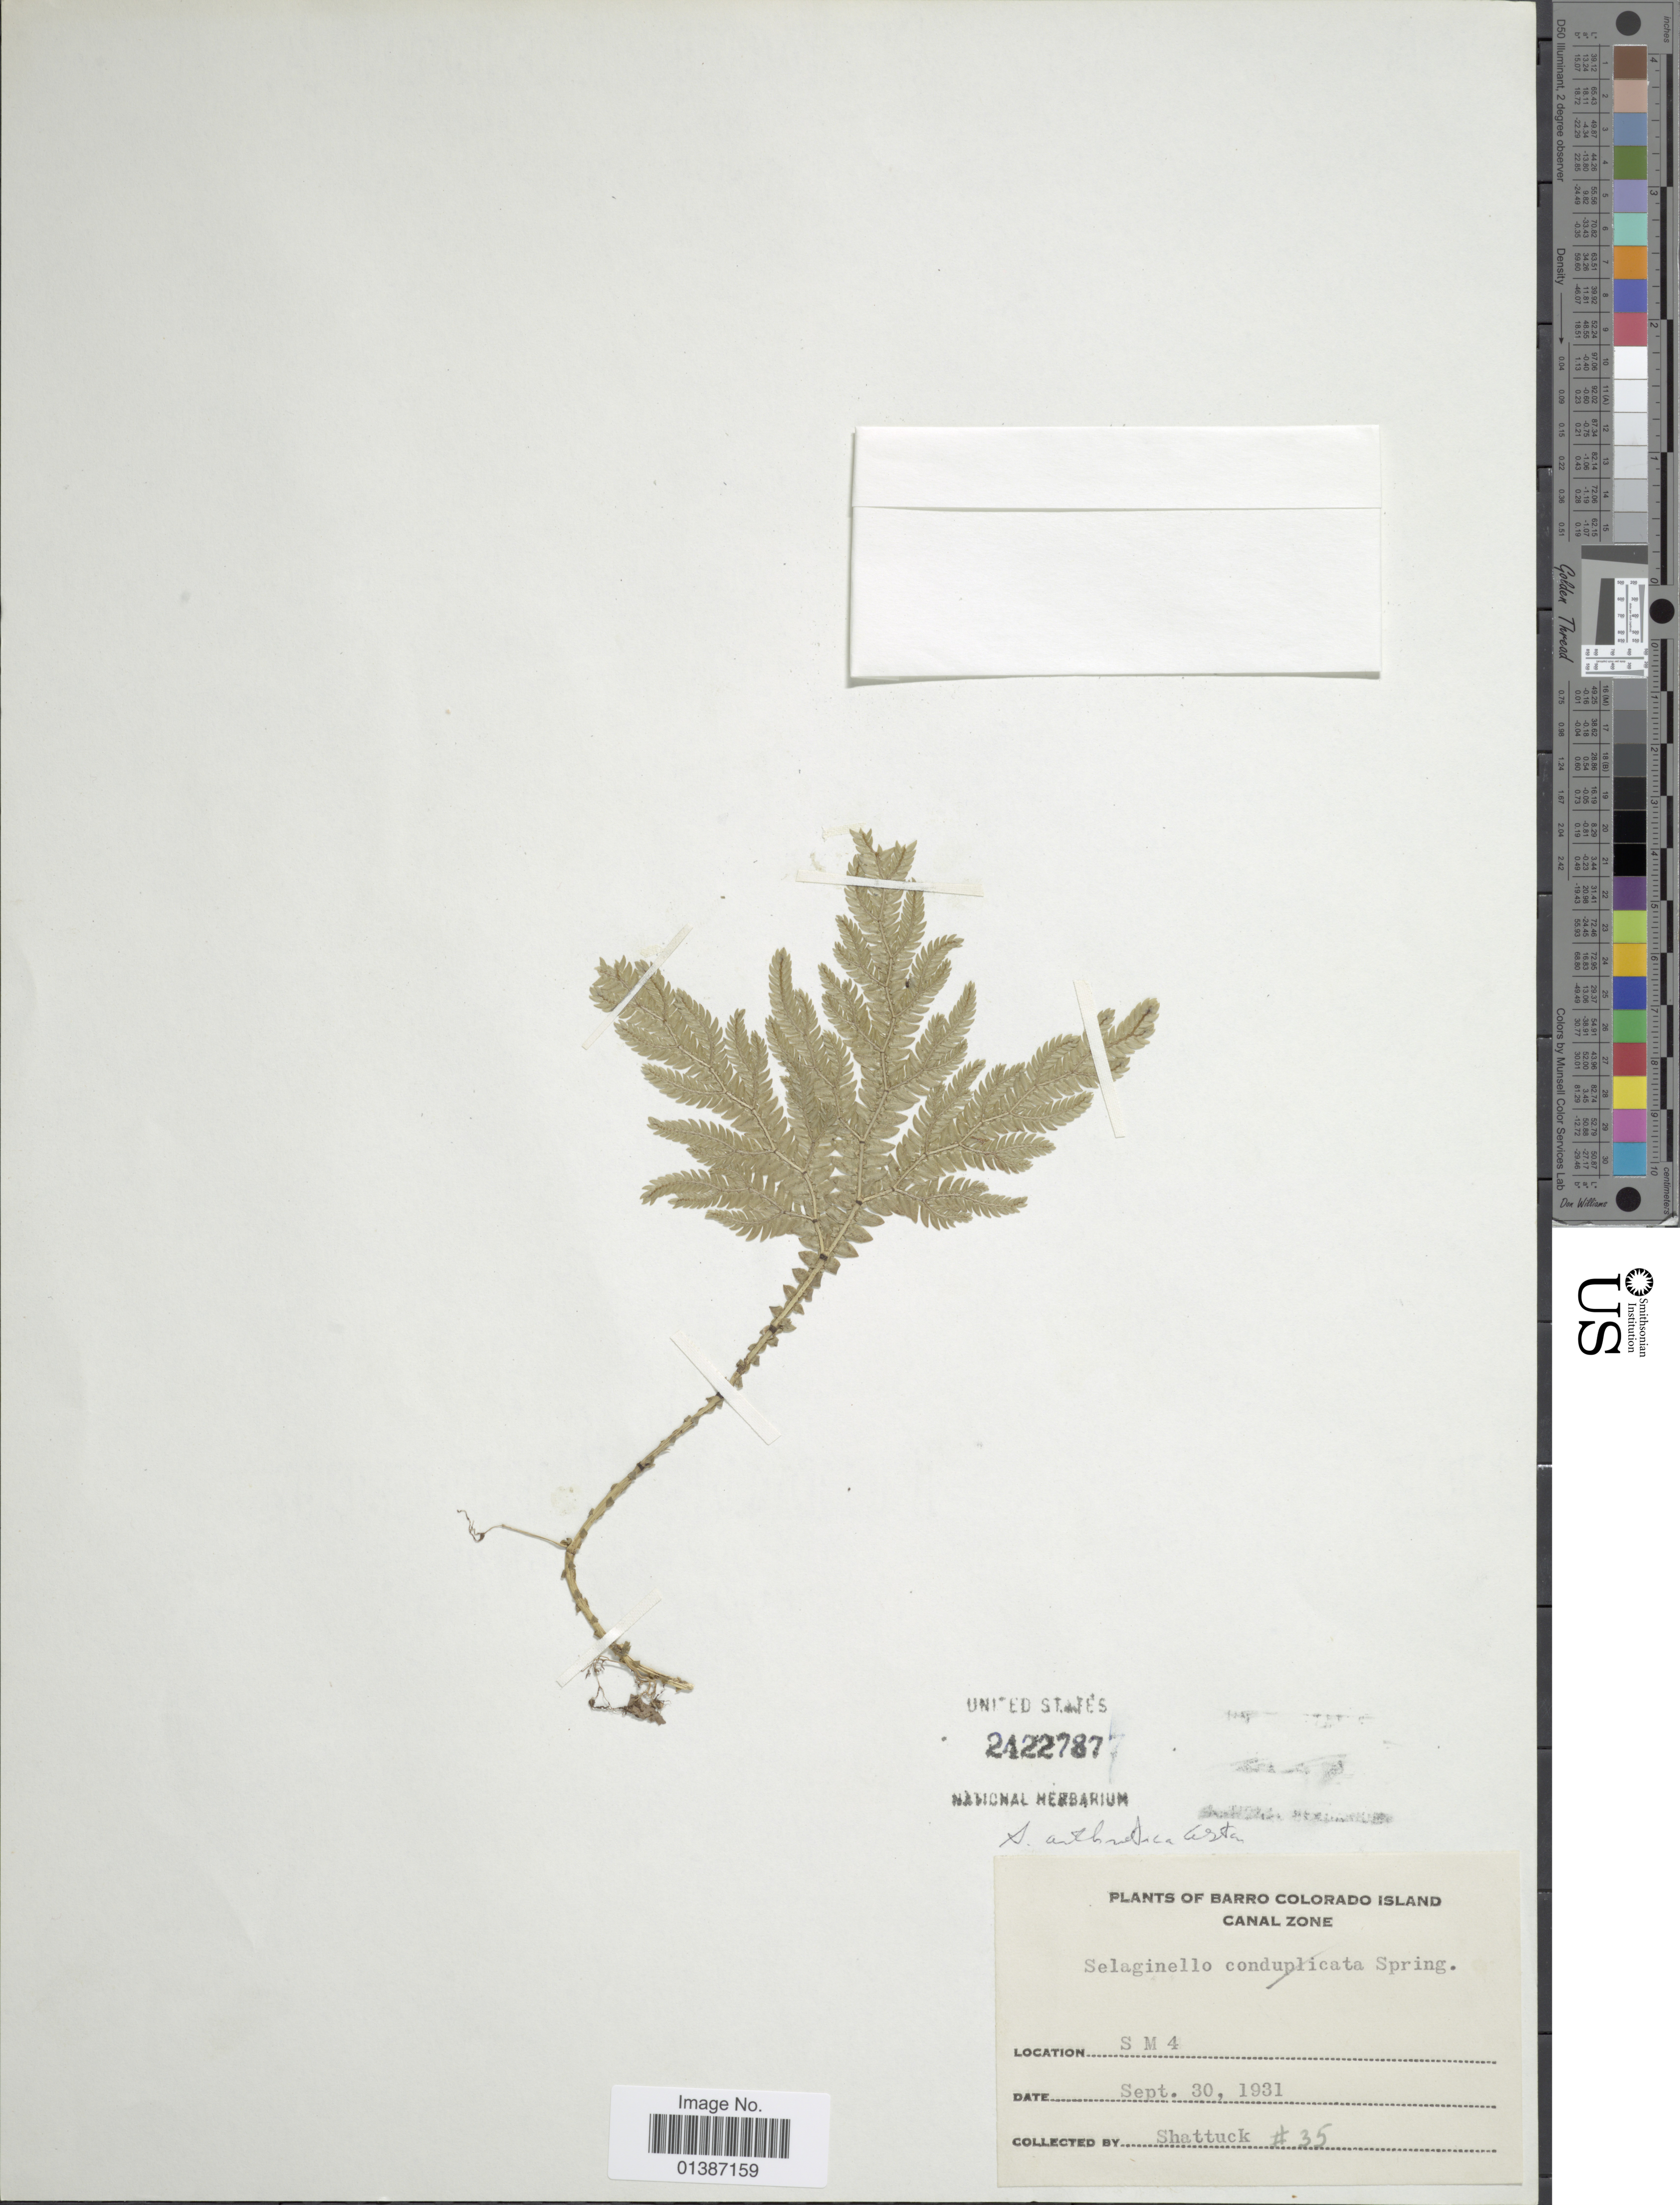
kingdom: Plantae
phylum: Tracheophyta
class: Lycopodiopsida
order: Selaginellales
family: Selaginellaceae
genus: Selaginella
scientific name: Selaginella arthritica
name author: Alston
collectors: Shattuck, --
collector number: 35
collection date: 1931-09-30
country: Panama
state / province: Panamá Oeste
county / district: Canal Zone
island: Barro Colorado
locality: Barro Colorado Island, Canal Zone, S M 4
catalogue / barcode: US 2422787